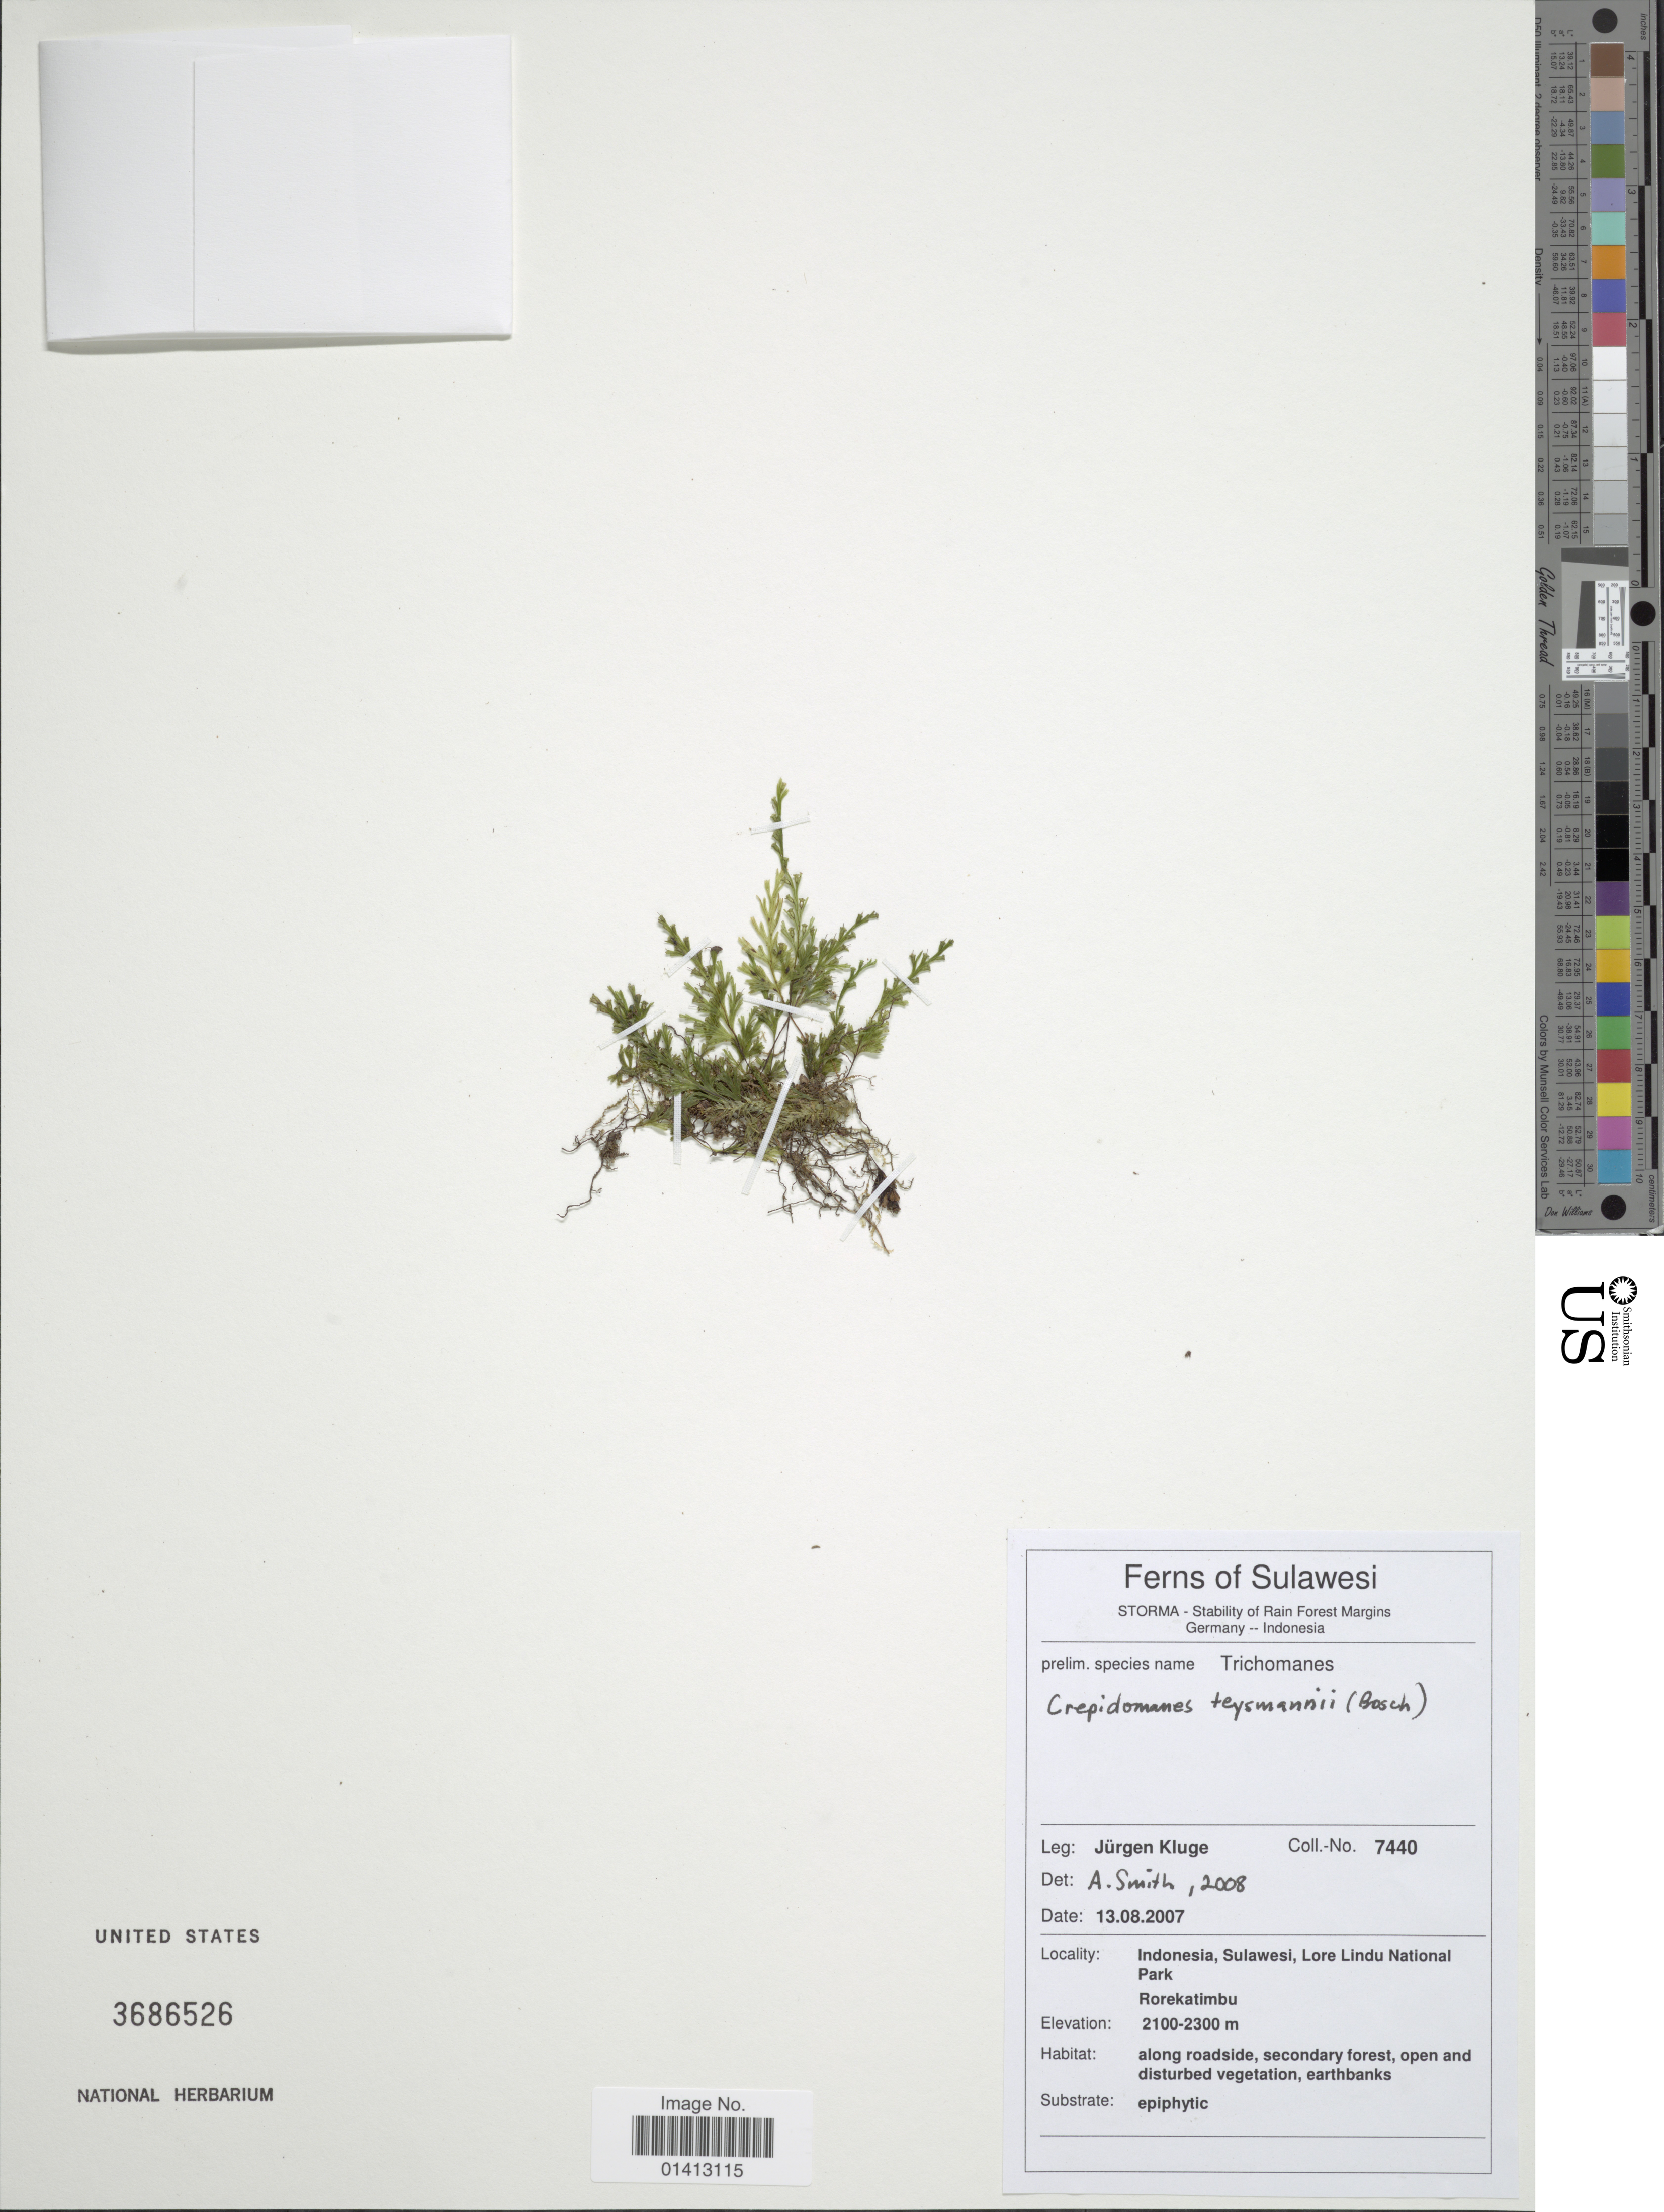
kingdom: Plantae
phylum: Tracheophyta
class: Polypodiopsida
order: Hymenophyllales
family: Hymenophyllaceae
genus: Crepidomanes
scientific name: Crepidomanes teysmannii (Bosch) comb. ined., 2015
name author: (Bosch)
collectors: J. Kluge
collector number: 7440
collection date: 2007-08-12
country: Indonesia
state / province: Sulawesi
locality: Lore Lindu National Park, Rorekatimbu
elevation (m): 2100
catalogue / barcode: US 3686526